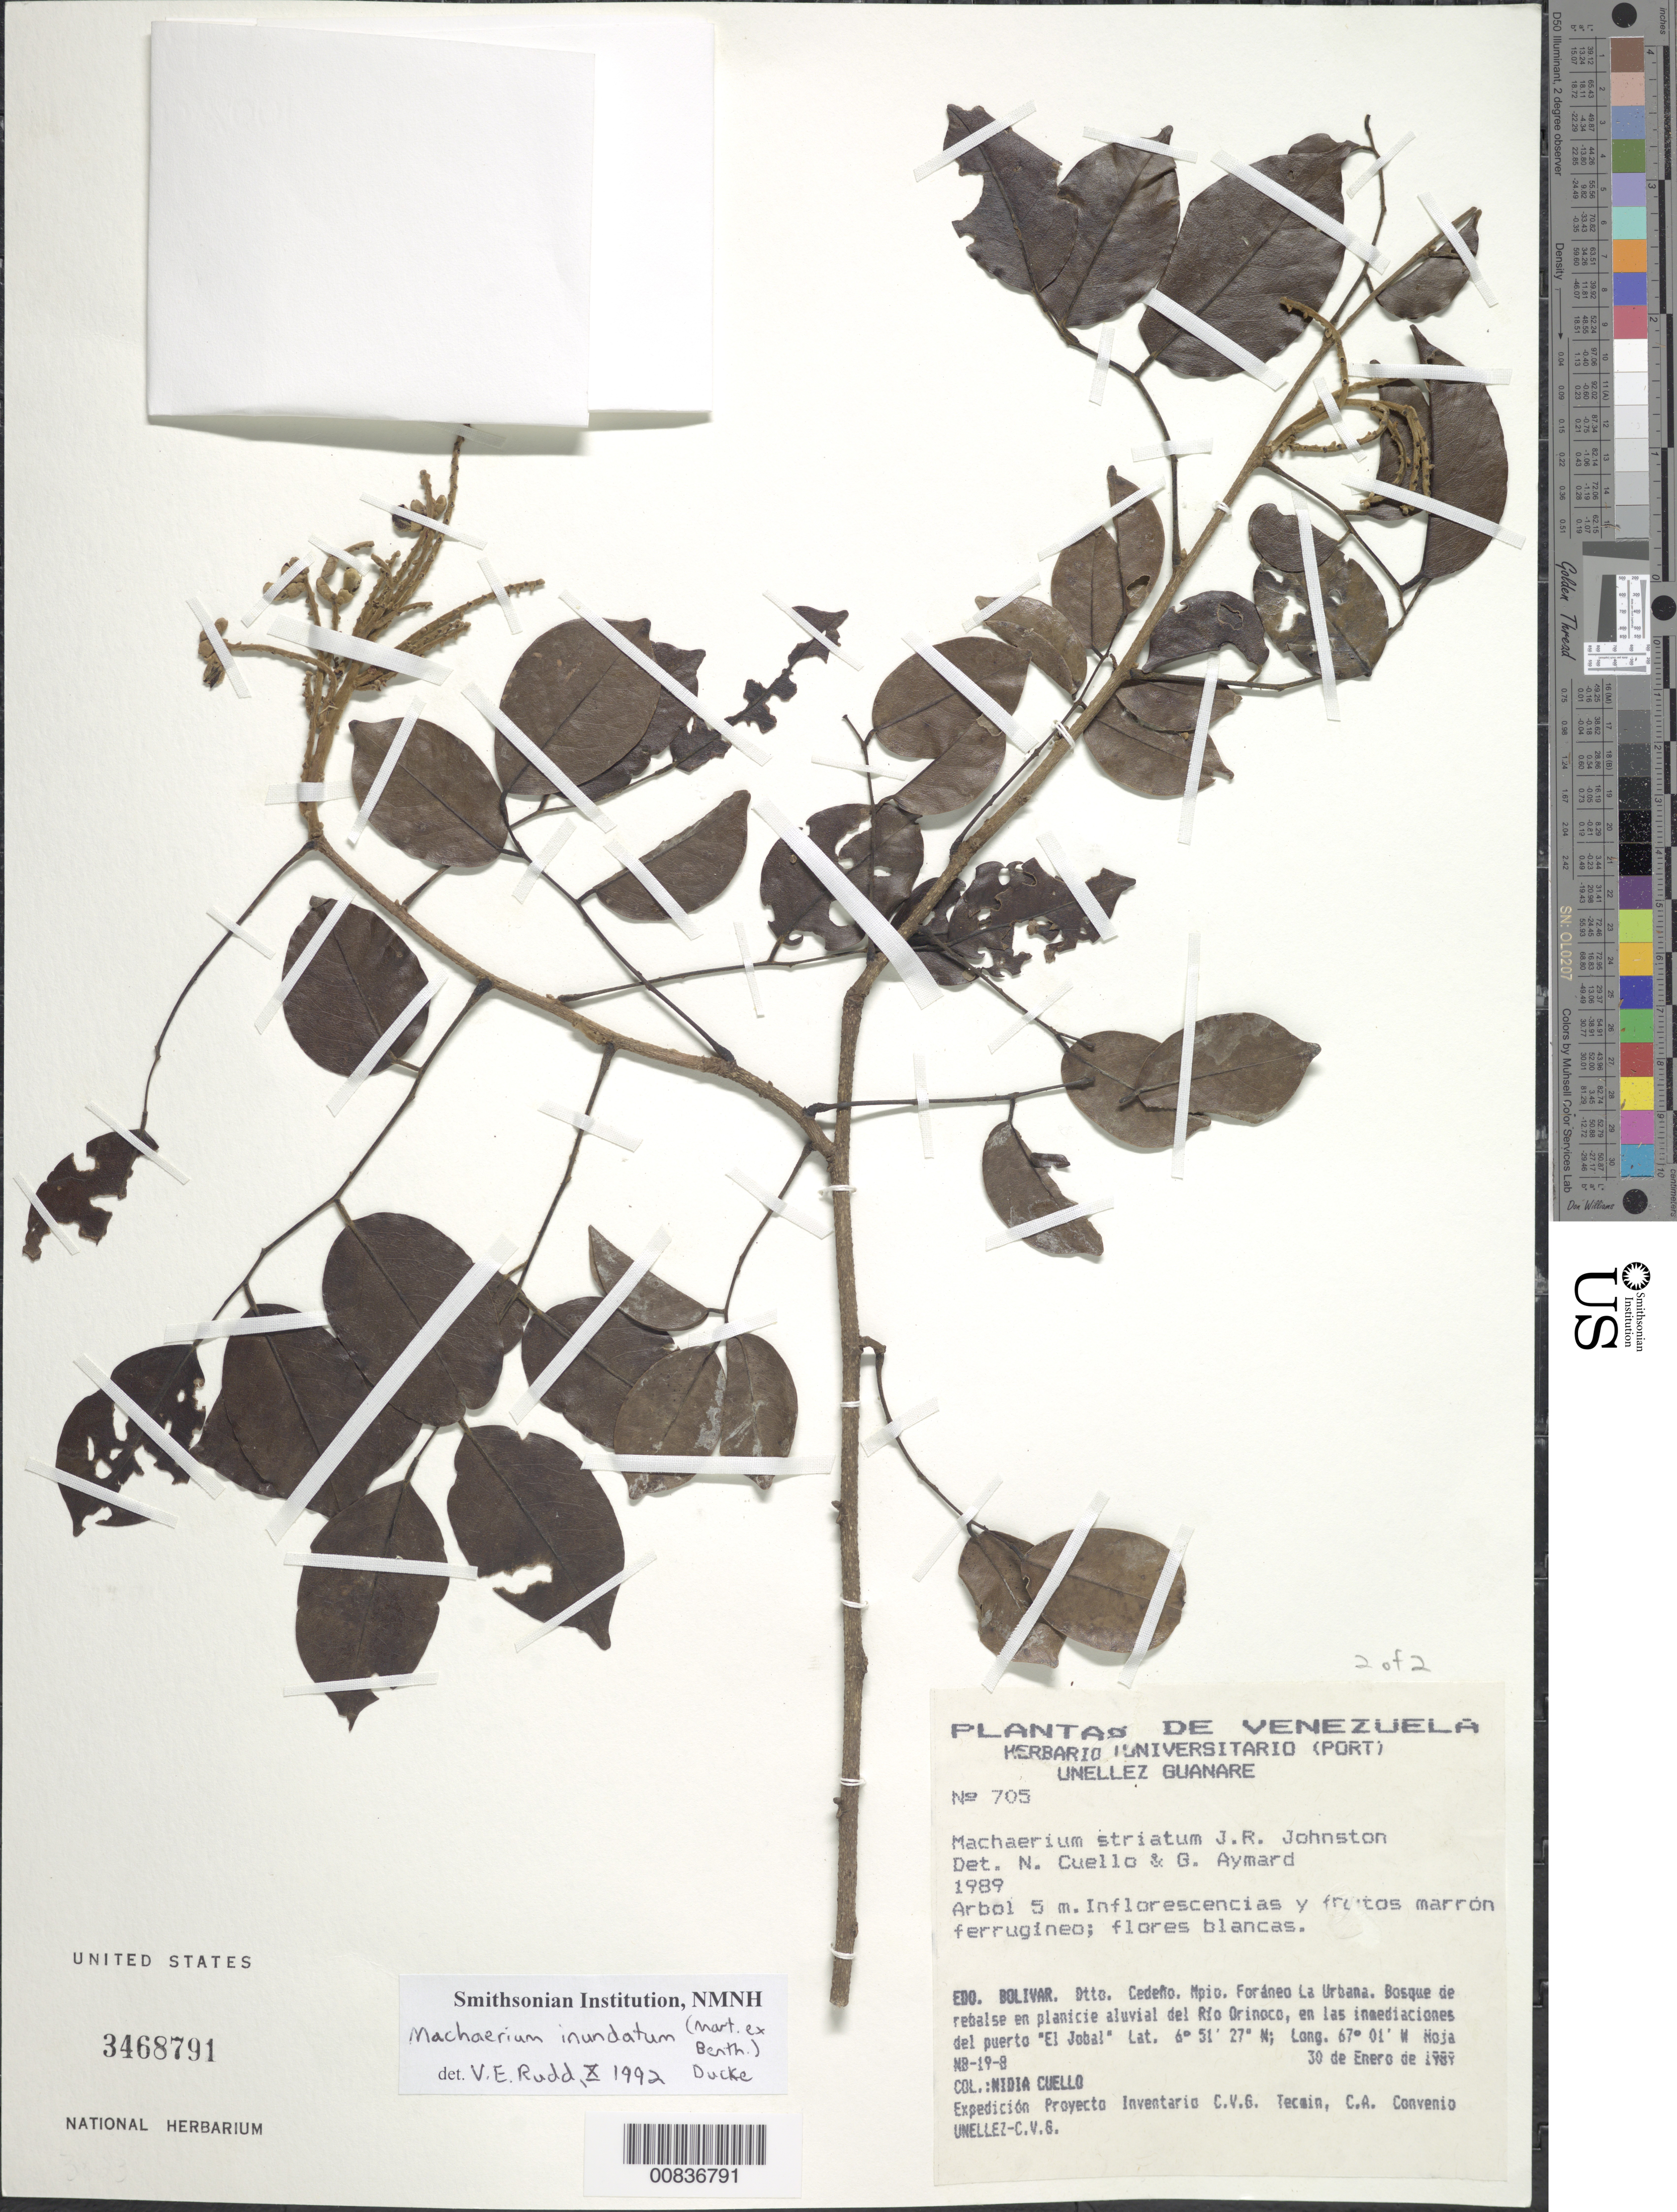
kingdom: Plantae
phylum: Tracheophyta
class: Magnoliopsida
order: Fabales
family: Fabaceae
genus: Machaerium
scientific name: Machaerium inundatum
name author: (Mart. ex Benth.) Ducke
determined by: Rudd, V. E.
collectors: N. L. Cuello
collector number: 705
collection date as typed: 30-Jan-89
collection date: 1989-01-30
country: Venezuela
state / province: Bolívar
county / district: Cedeño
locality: Mun. Foráneo La Urbana, Río Orinoco del puerto "El Jobal"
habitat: Bosque de rebalse en planicie aluvial del rio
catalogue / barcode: US 3468791